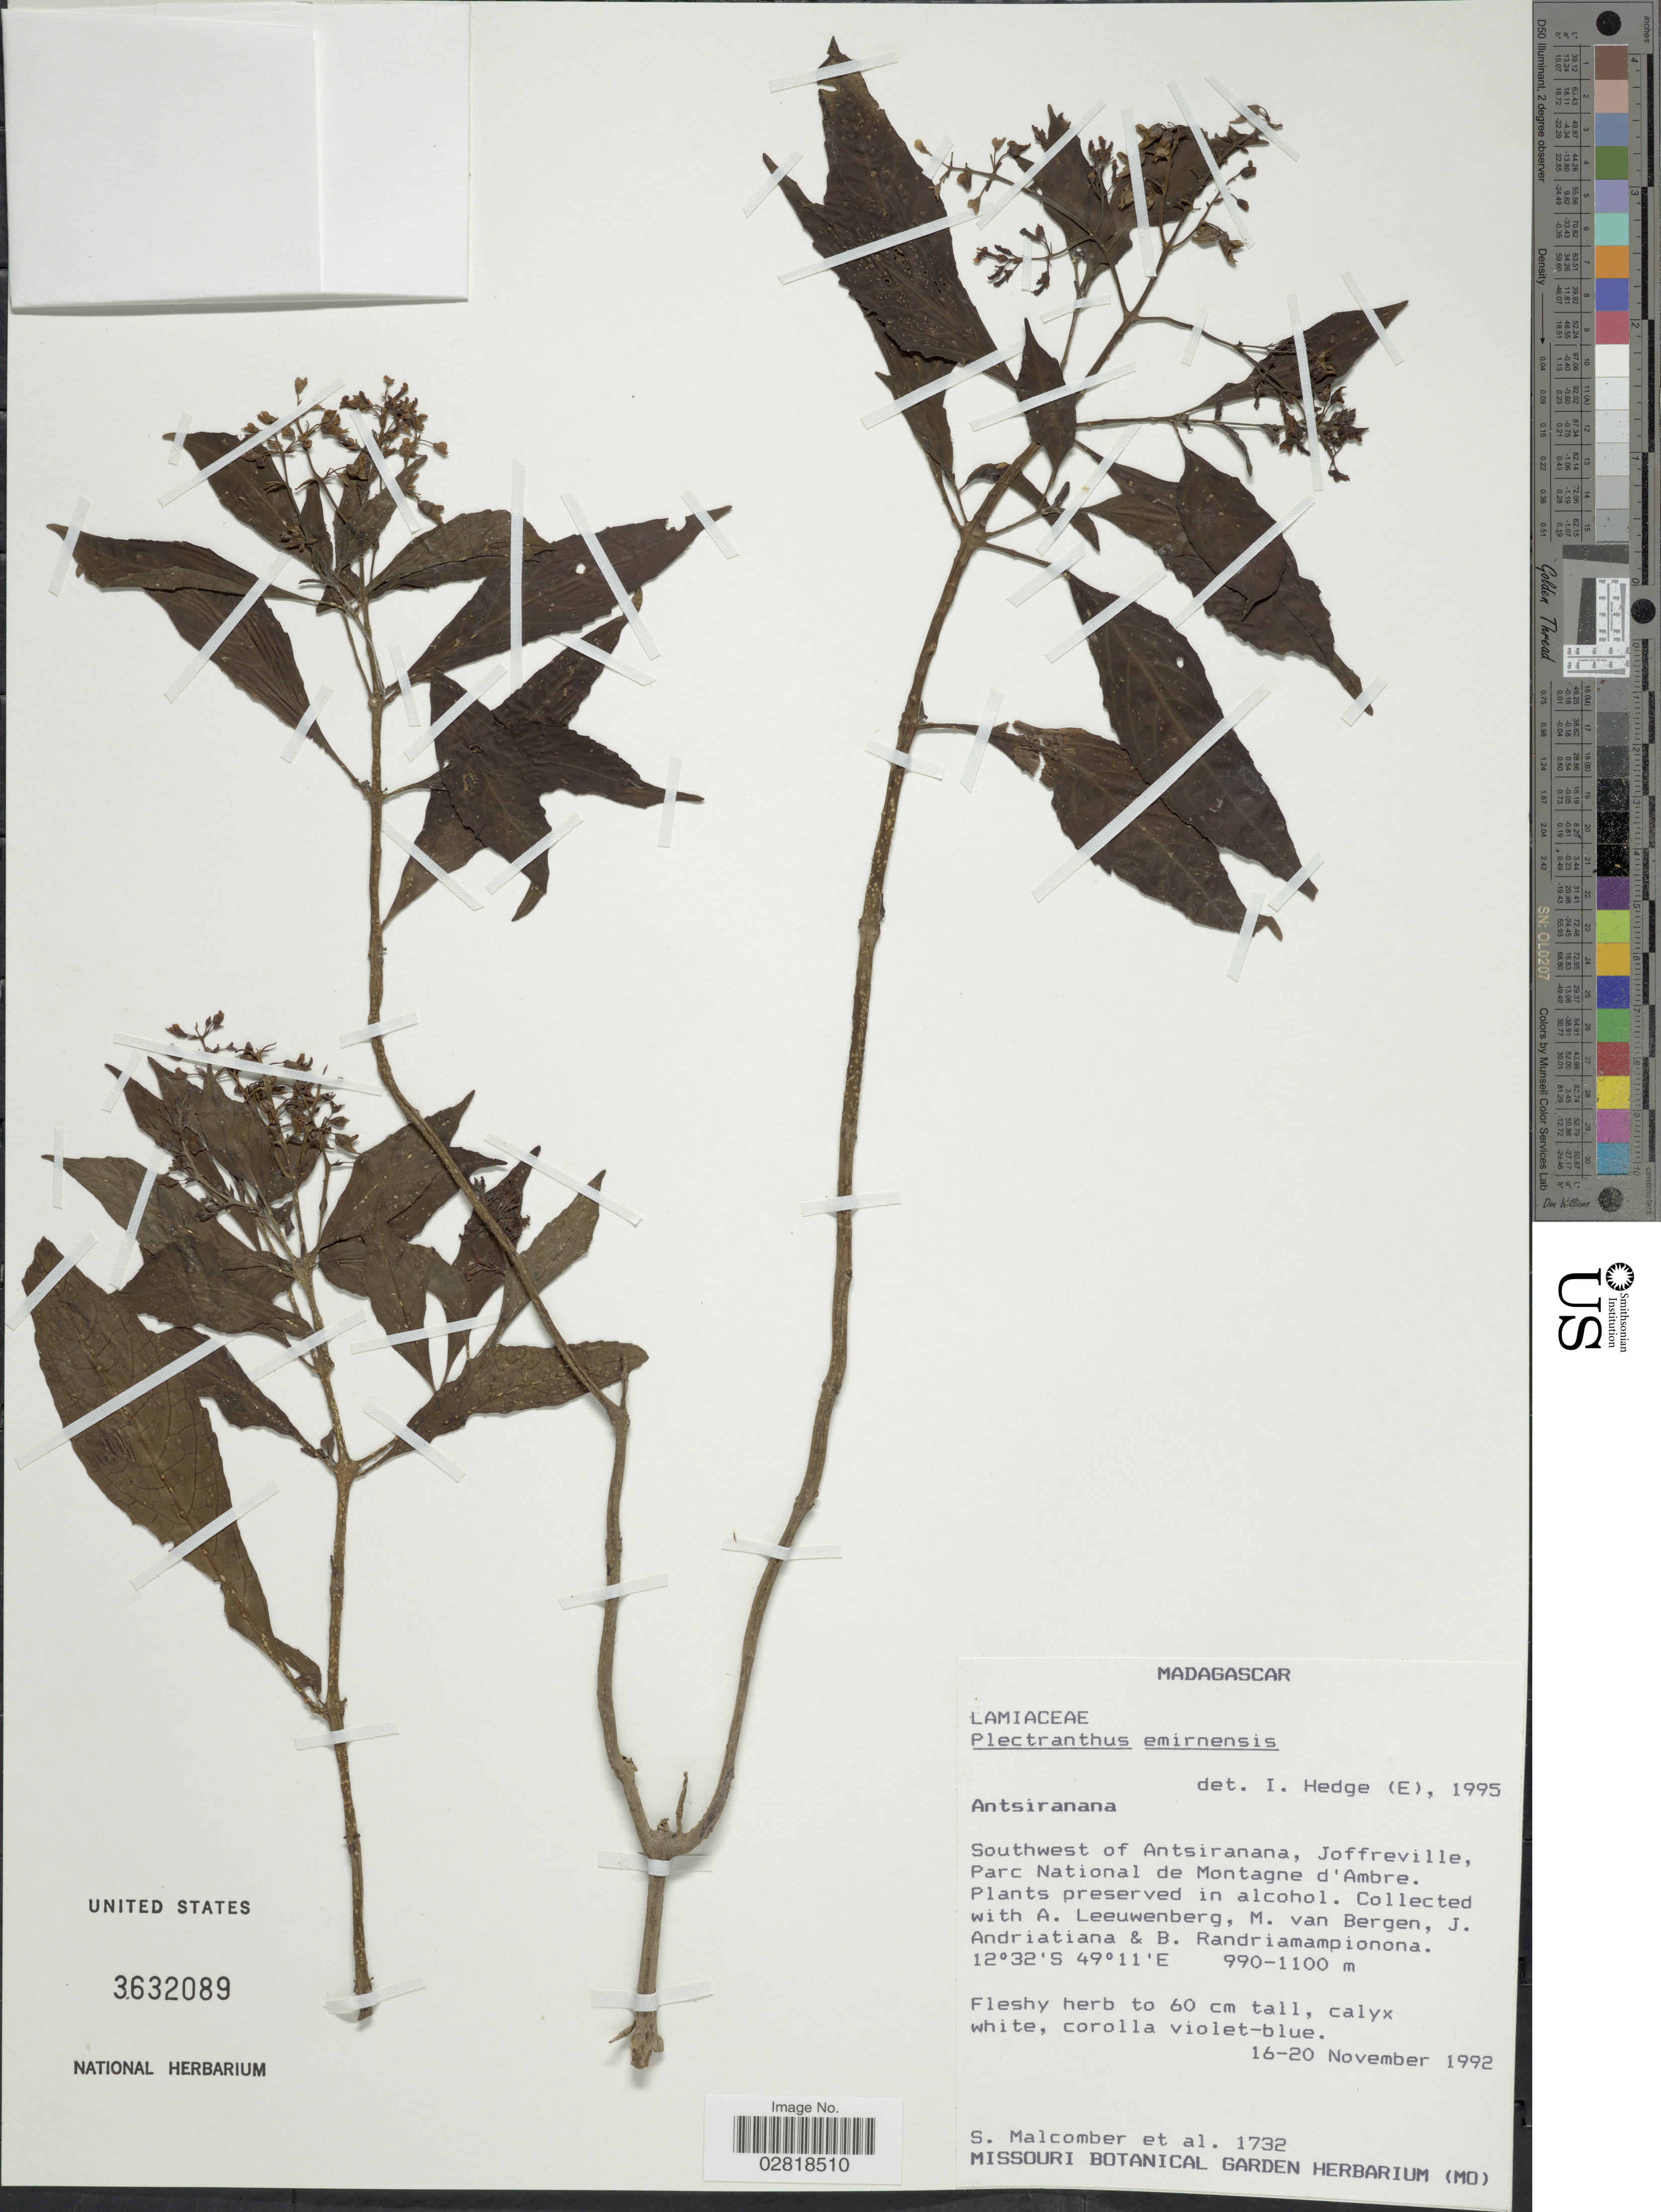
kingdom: Plantae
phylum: Tracheophyta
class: Magnoliopsida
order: Lamiales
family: Lamiaceae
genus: Plectranthus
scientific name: Plectranthus emirnensis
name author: (Baker) Hedge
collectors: S. T. Malcomber, A. Leeuwenberg, M. van Bergen, J. Andriatiana & B. Randriamampionona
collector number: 1732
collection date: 1992-11-16/1992-11-20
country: Madagascar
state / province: Diana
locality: Antsiranana. Southwest of Antsiranana, Joffreville, Parc National de Montagne d'Ambre.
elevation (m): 990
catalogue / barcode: US 3632089